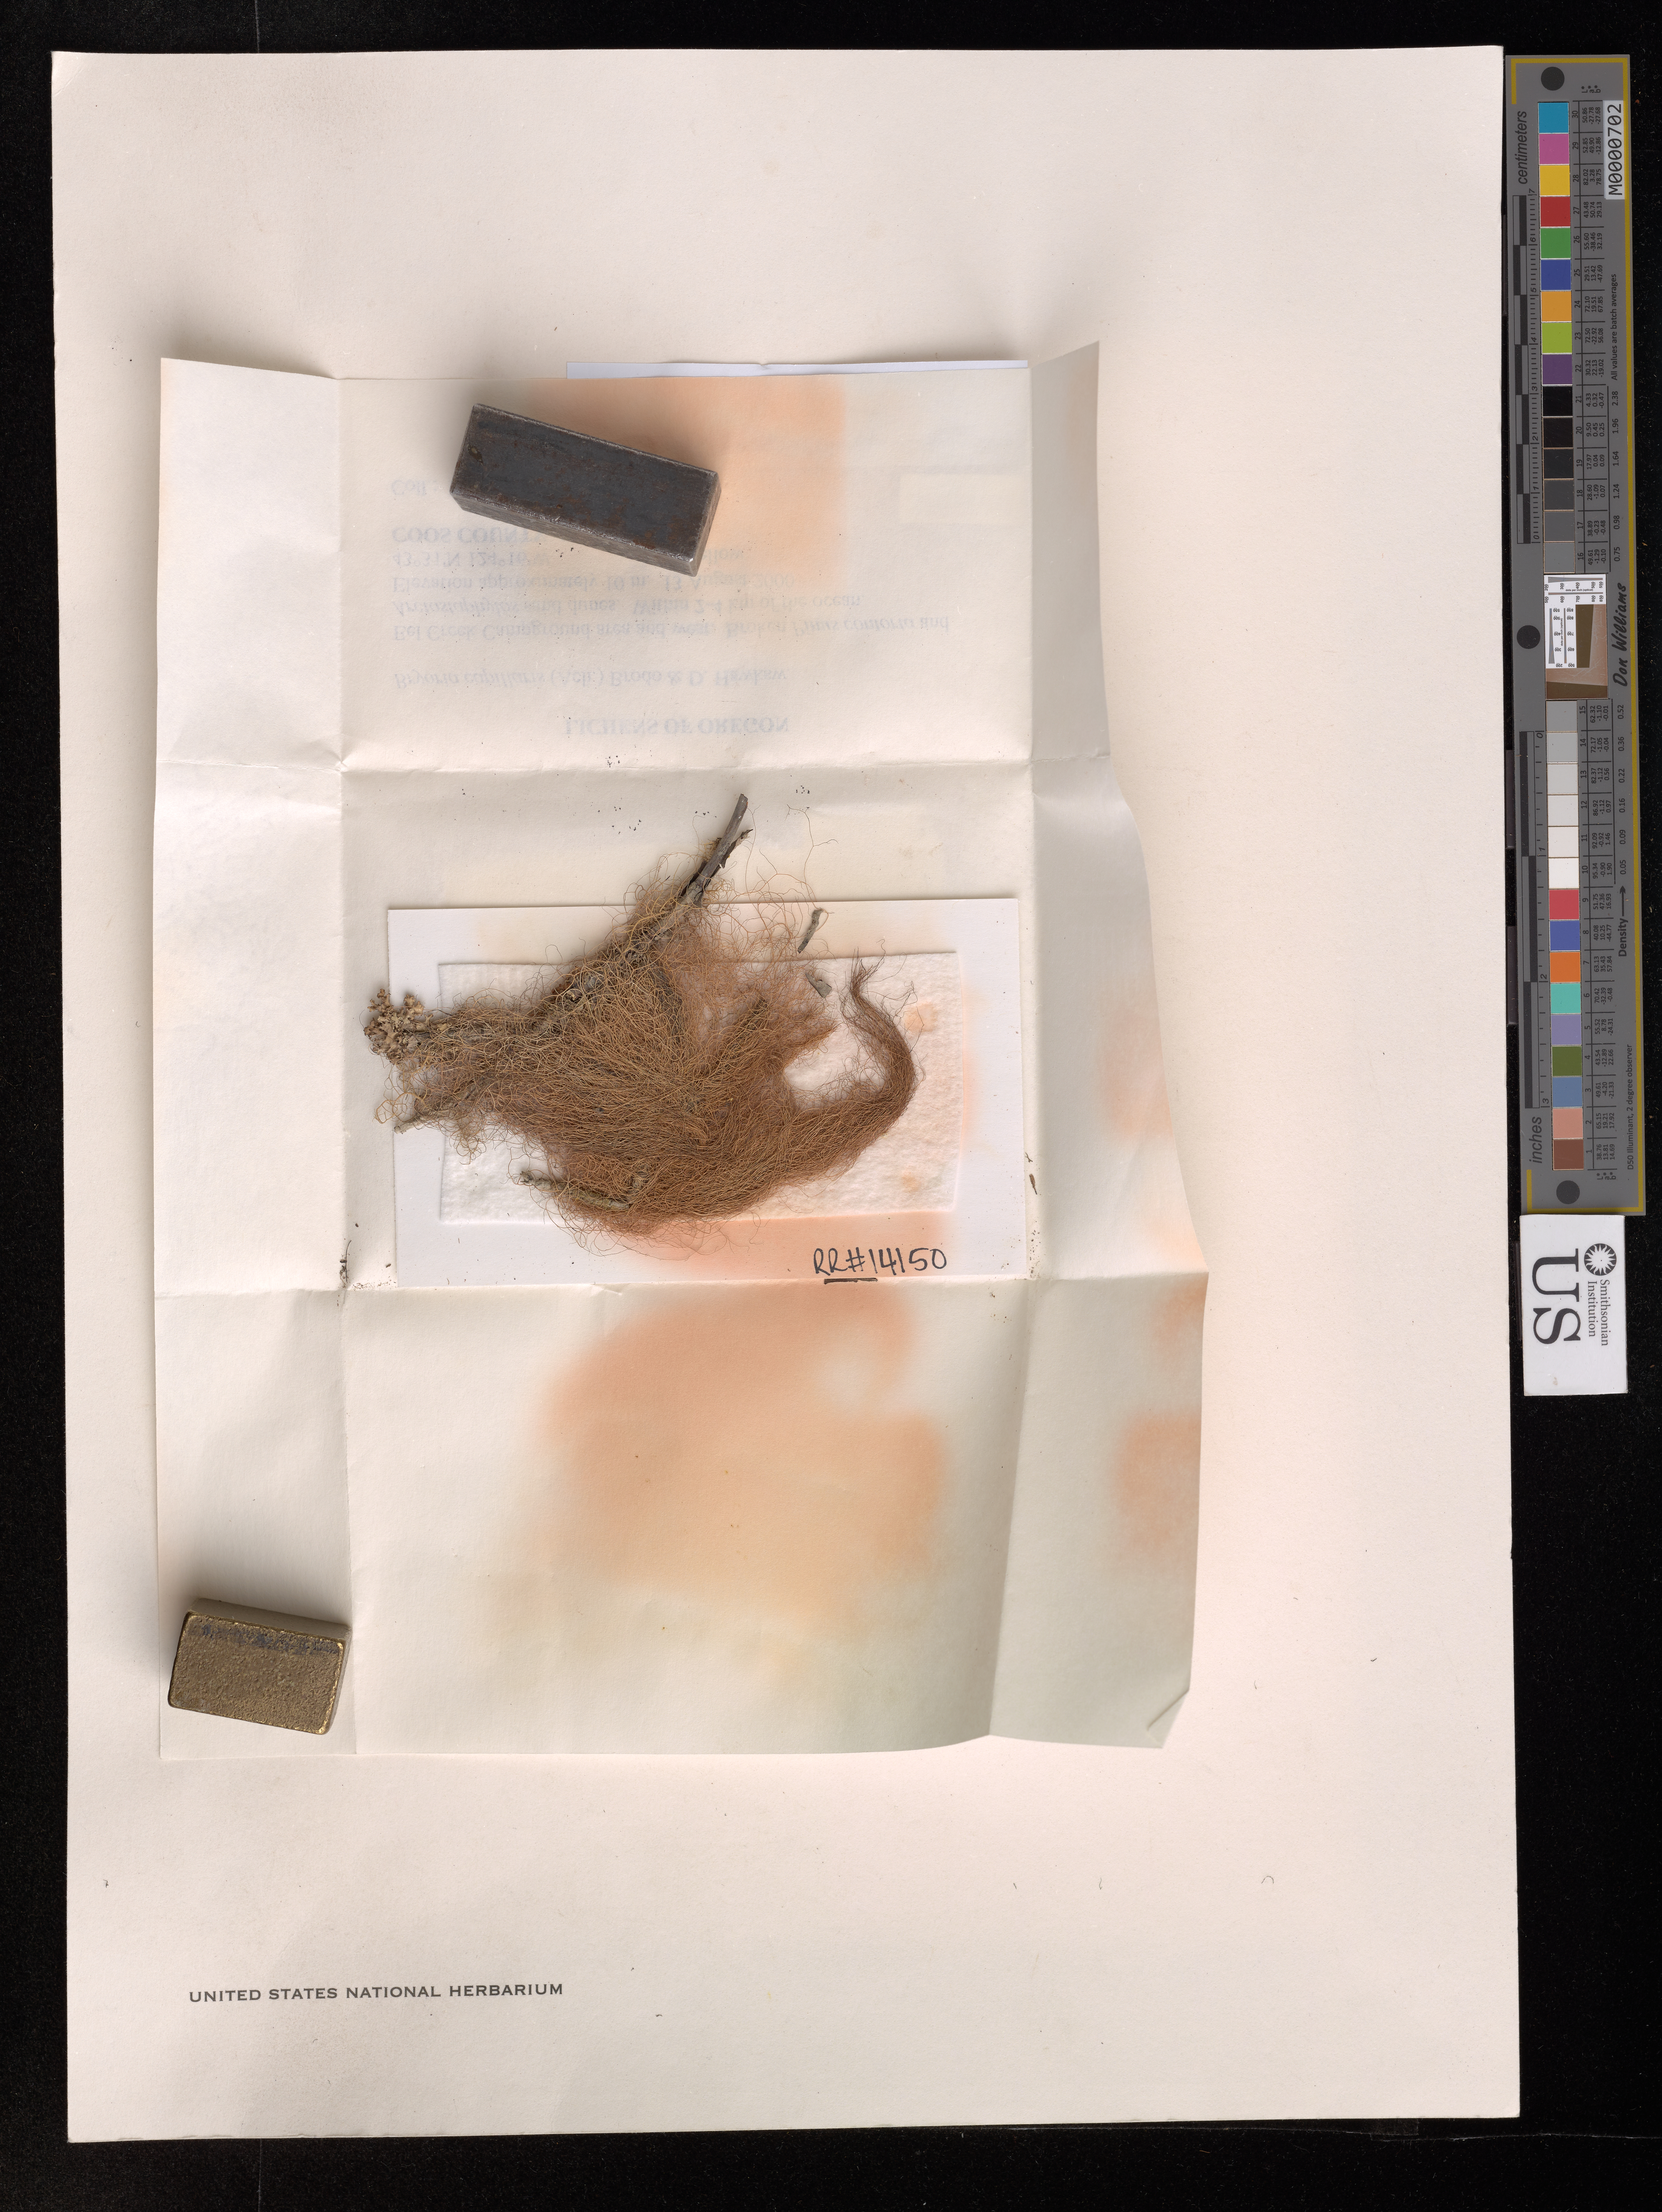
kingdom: Fungi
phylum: Ascomycota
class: Lecanoromycetes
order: Lecanorales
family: Parmeliaceae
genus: Bryoria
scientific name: Bryoria pseudofuscescens var. pikei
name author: (Brodo & D. Hawksw.) McCune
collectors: R. Rosentreter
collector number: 14150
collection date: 2000-08-13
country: United States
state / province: Oregon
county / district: Coos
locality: Eel Creek Campground area and west, within 2-4 km of the ocean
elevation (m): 10